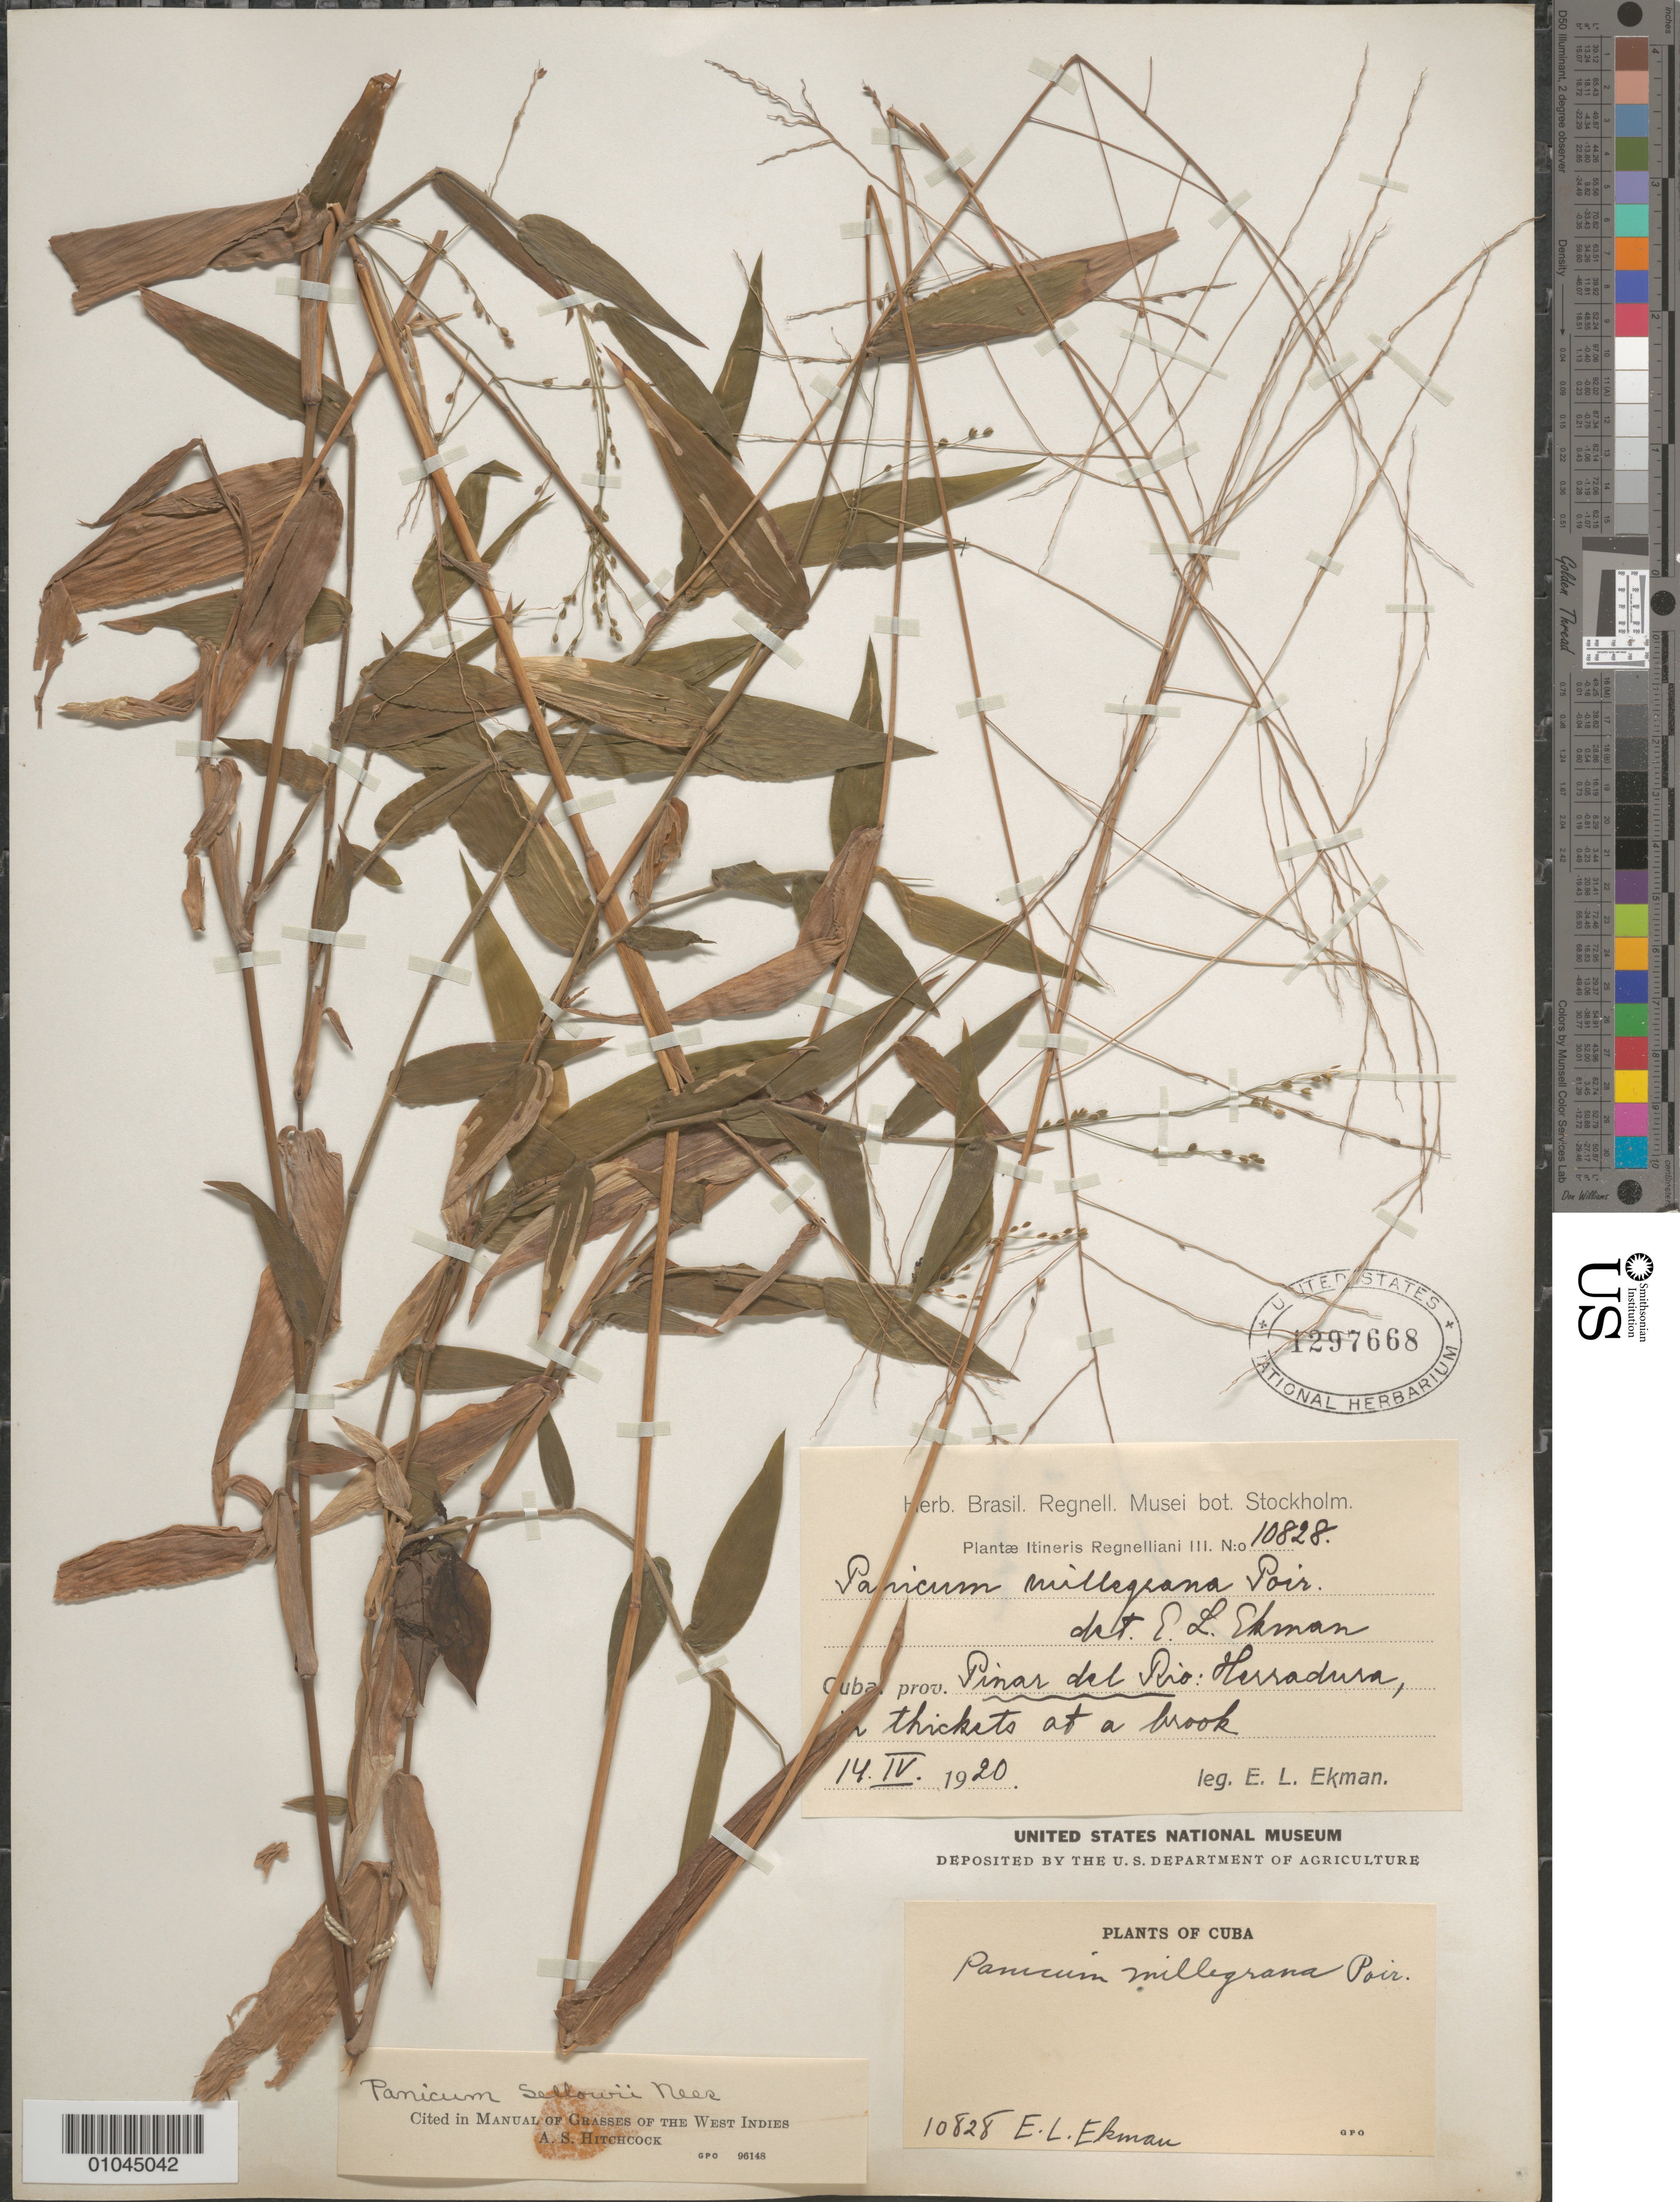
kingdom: Plantae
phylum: Tracheophyta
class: Liliopsida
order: Poales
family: Poaceae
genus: Panicum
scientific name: Panicum sellowii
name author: Nees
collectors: E. L. Ekman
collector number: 10828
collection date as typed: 14 Apr 1920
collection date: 1920-04-14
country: Cuba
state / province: Pinar del Rio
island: Cuba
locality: Herradura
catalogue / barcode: US 1297668